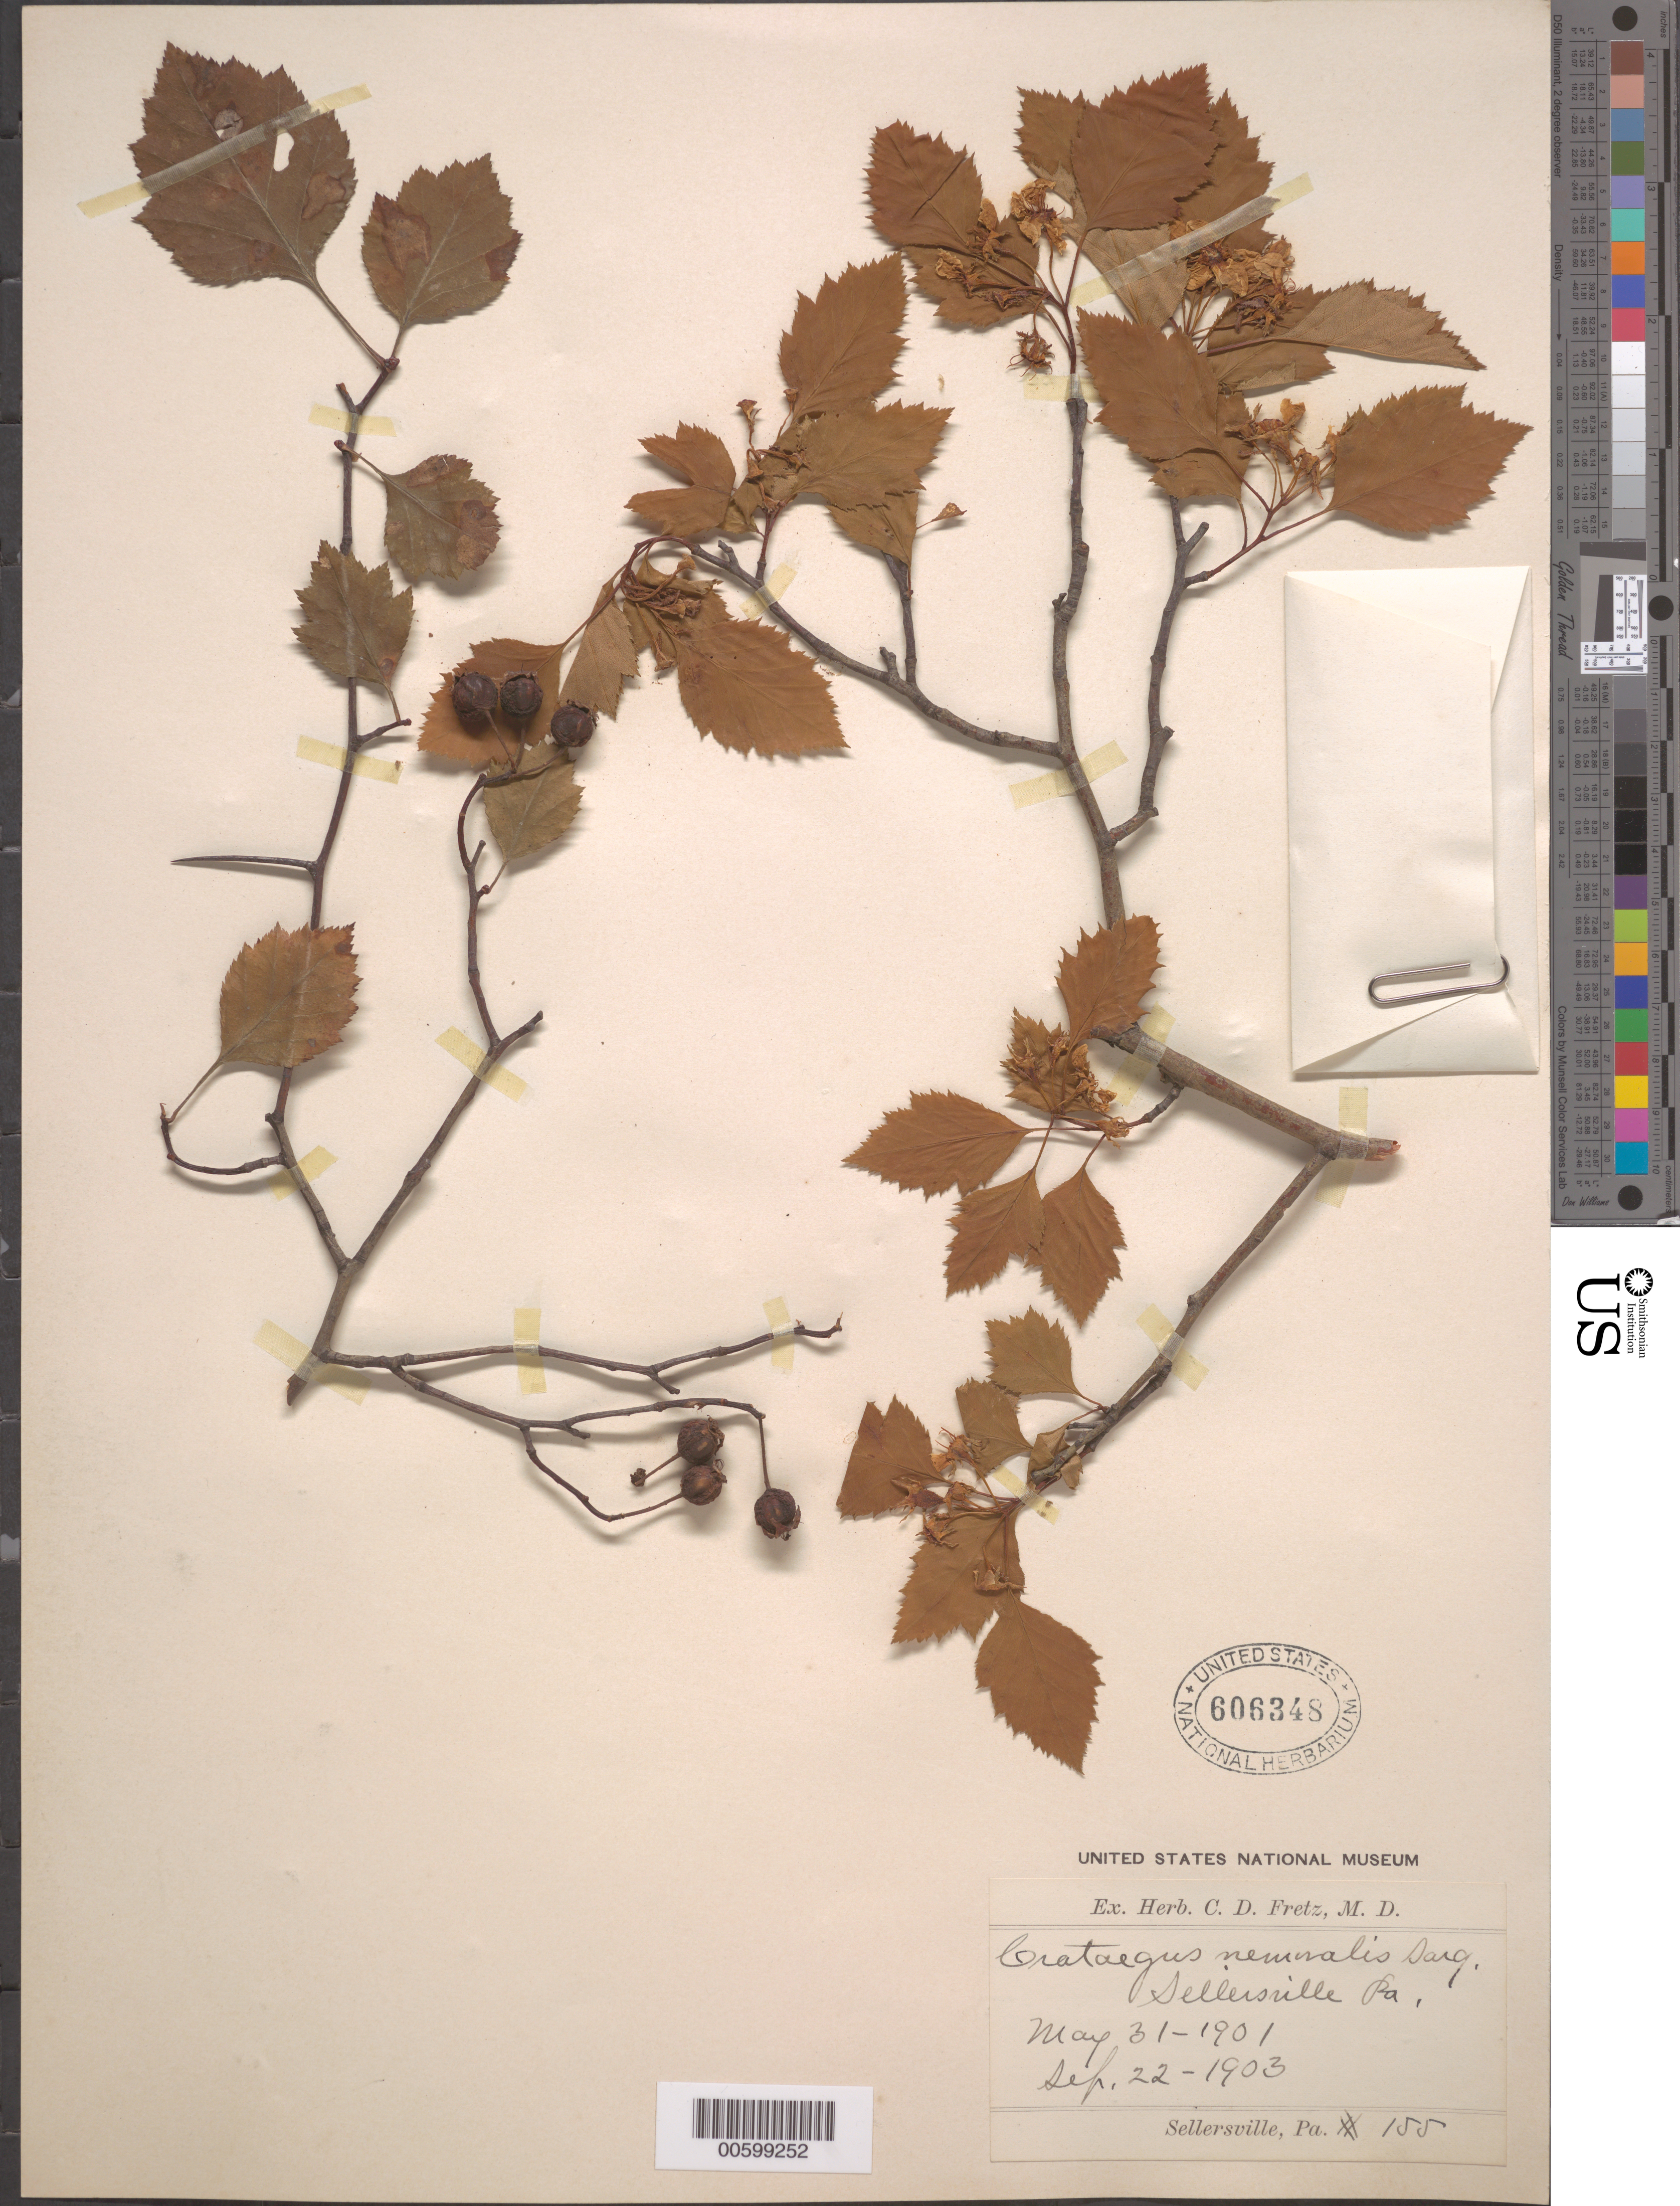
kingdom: Plantae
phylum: Tracheophyta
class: Magnoliopsida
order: Rosales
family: Rosaceae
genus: Crataegus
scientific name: Crataegus pruinosa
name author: (H.L. Wendl.) K. Koch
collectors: ex herb. C.D. Fretz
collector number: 155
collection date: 1901-05-31/1903-09-22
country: United States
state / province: Pennsylvania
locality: Sellersville.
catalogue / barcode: US 606348